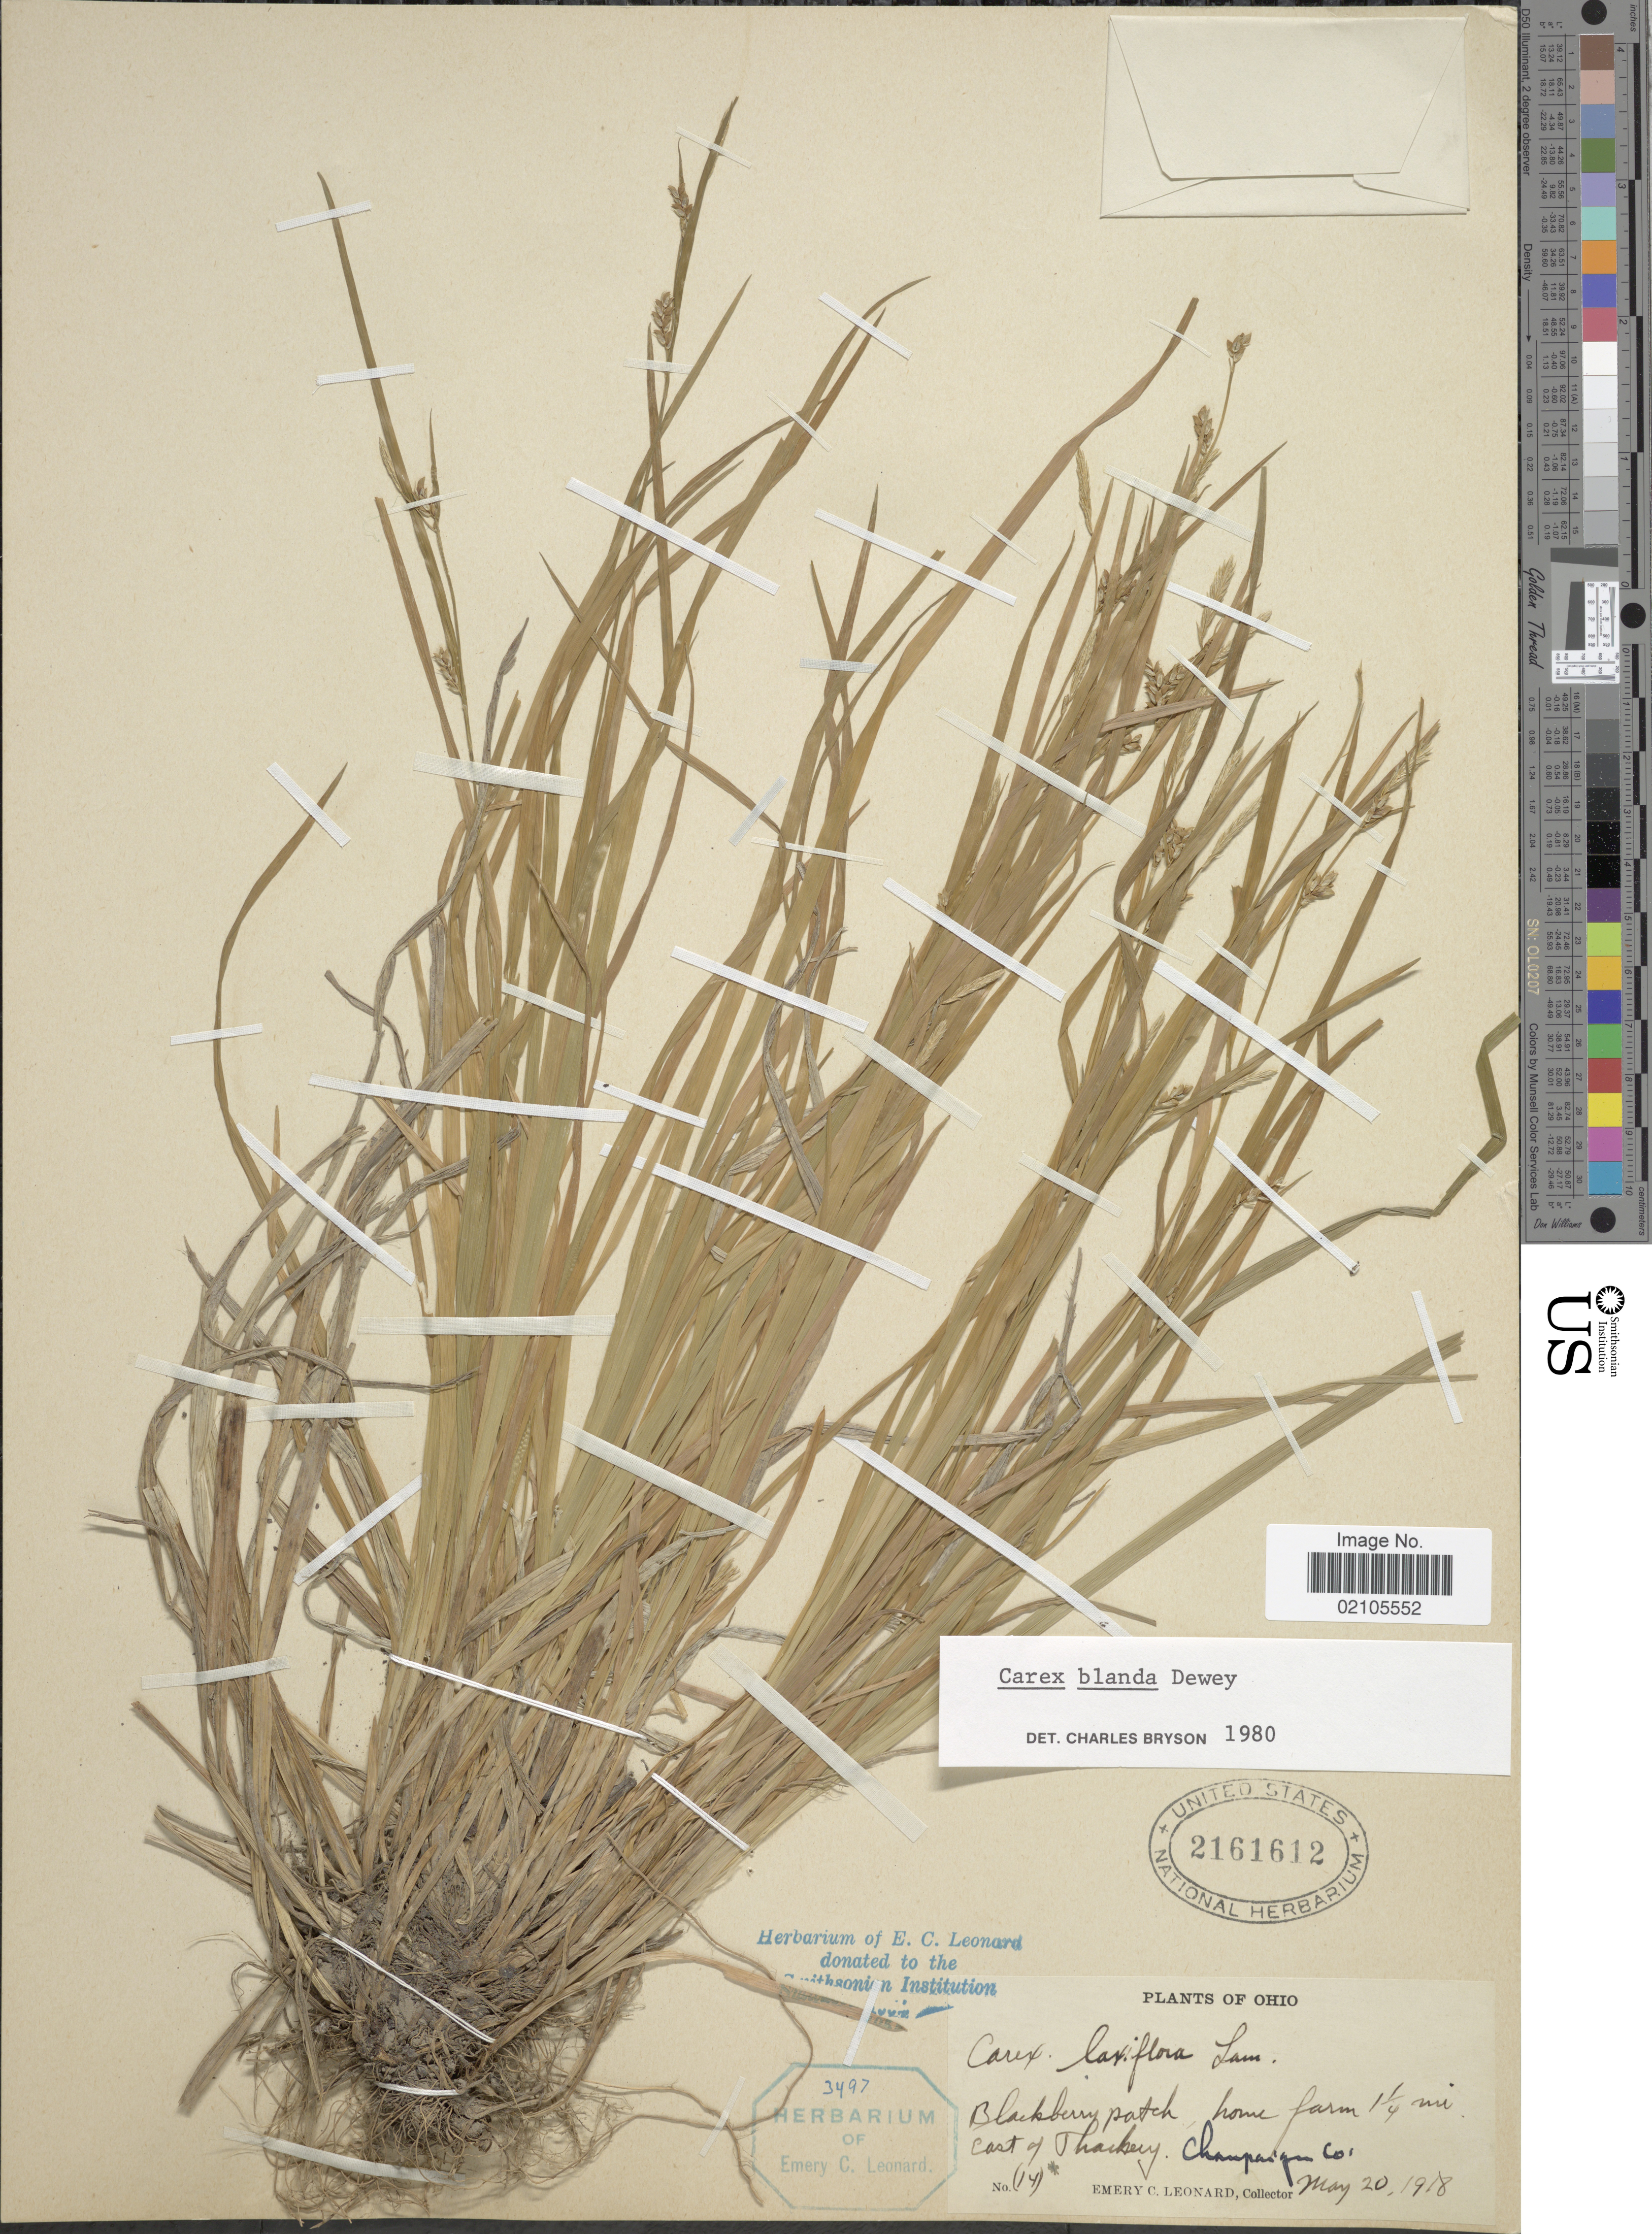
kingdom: Plantae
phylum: Tracheophyta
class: Liliopsida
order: Poales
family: Cyperaceae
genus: Carex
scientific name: Carex blanda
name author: Dewey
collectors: E. C. Leonard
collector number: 14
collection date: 1918-05-20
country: United States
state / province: Ohio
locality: Blackberry patch, home farm 1¼ mi. east of Thackbery, Champaign Co.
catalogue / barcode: US 2161612